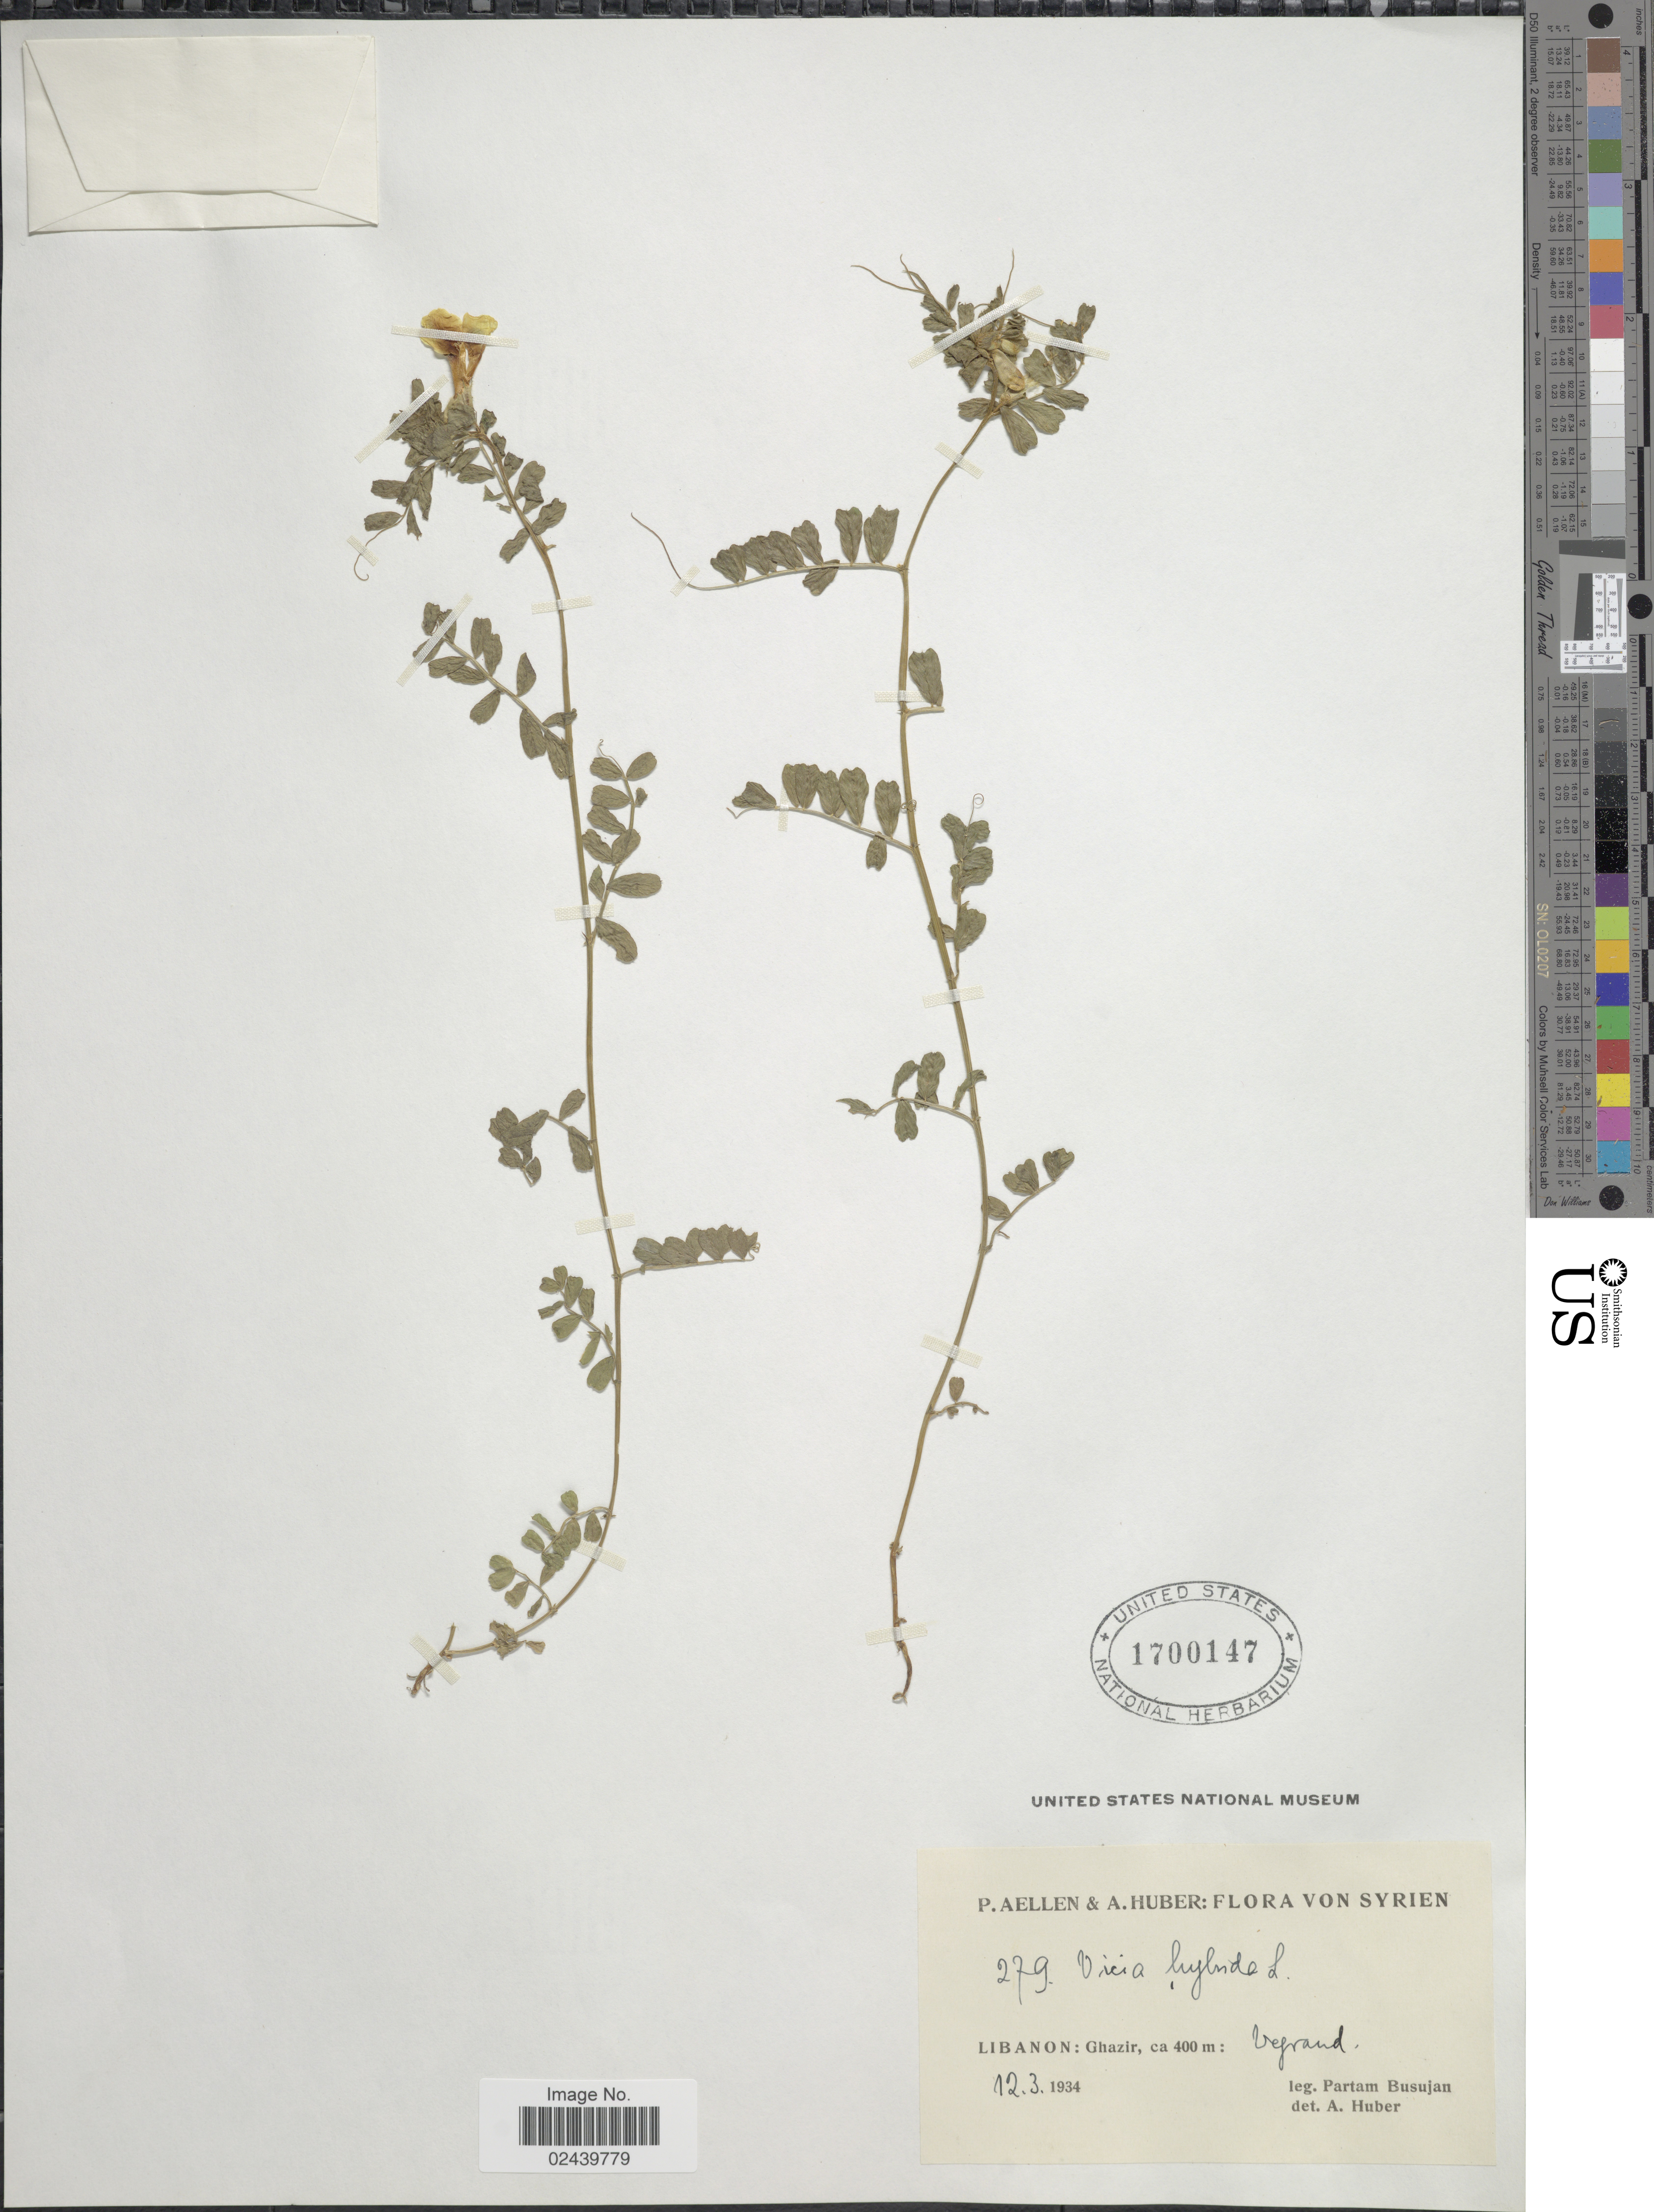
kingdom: Plantae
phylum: Tracheophyta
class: Magnoliopsida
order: Fabales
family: Fabaceae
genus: Vicia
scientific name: Vicia hybrida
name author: L.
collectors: P. Busujan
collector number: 279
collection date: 1934-03-12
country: Lebanon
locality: Syrien. Libanon: Ghazir: Veyrand [interpreted]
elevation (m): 400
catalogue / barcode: US 1700147